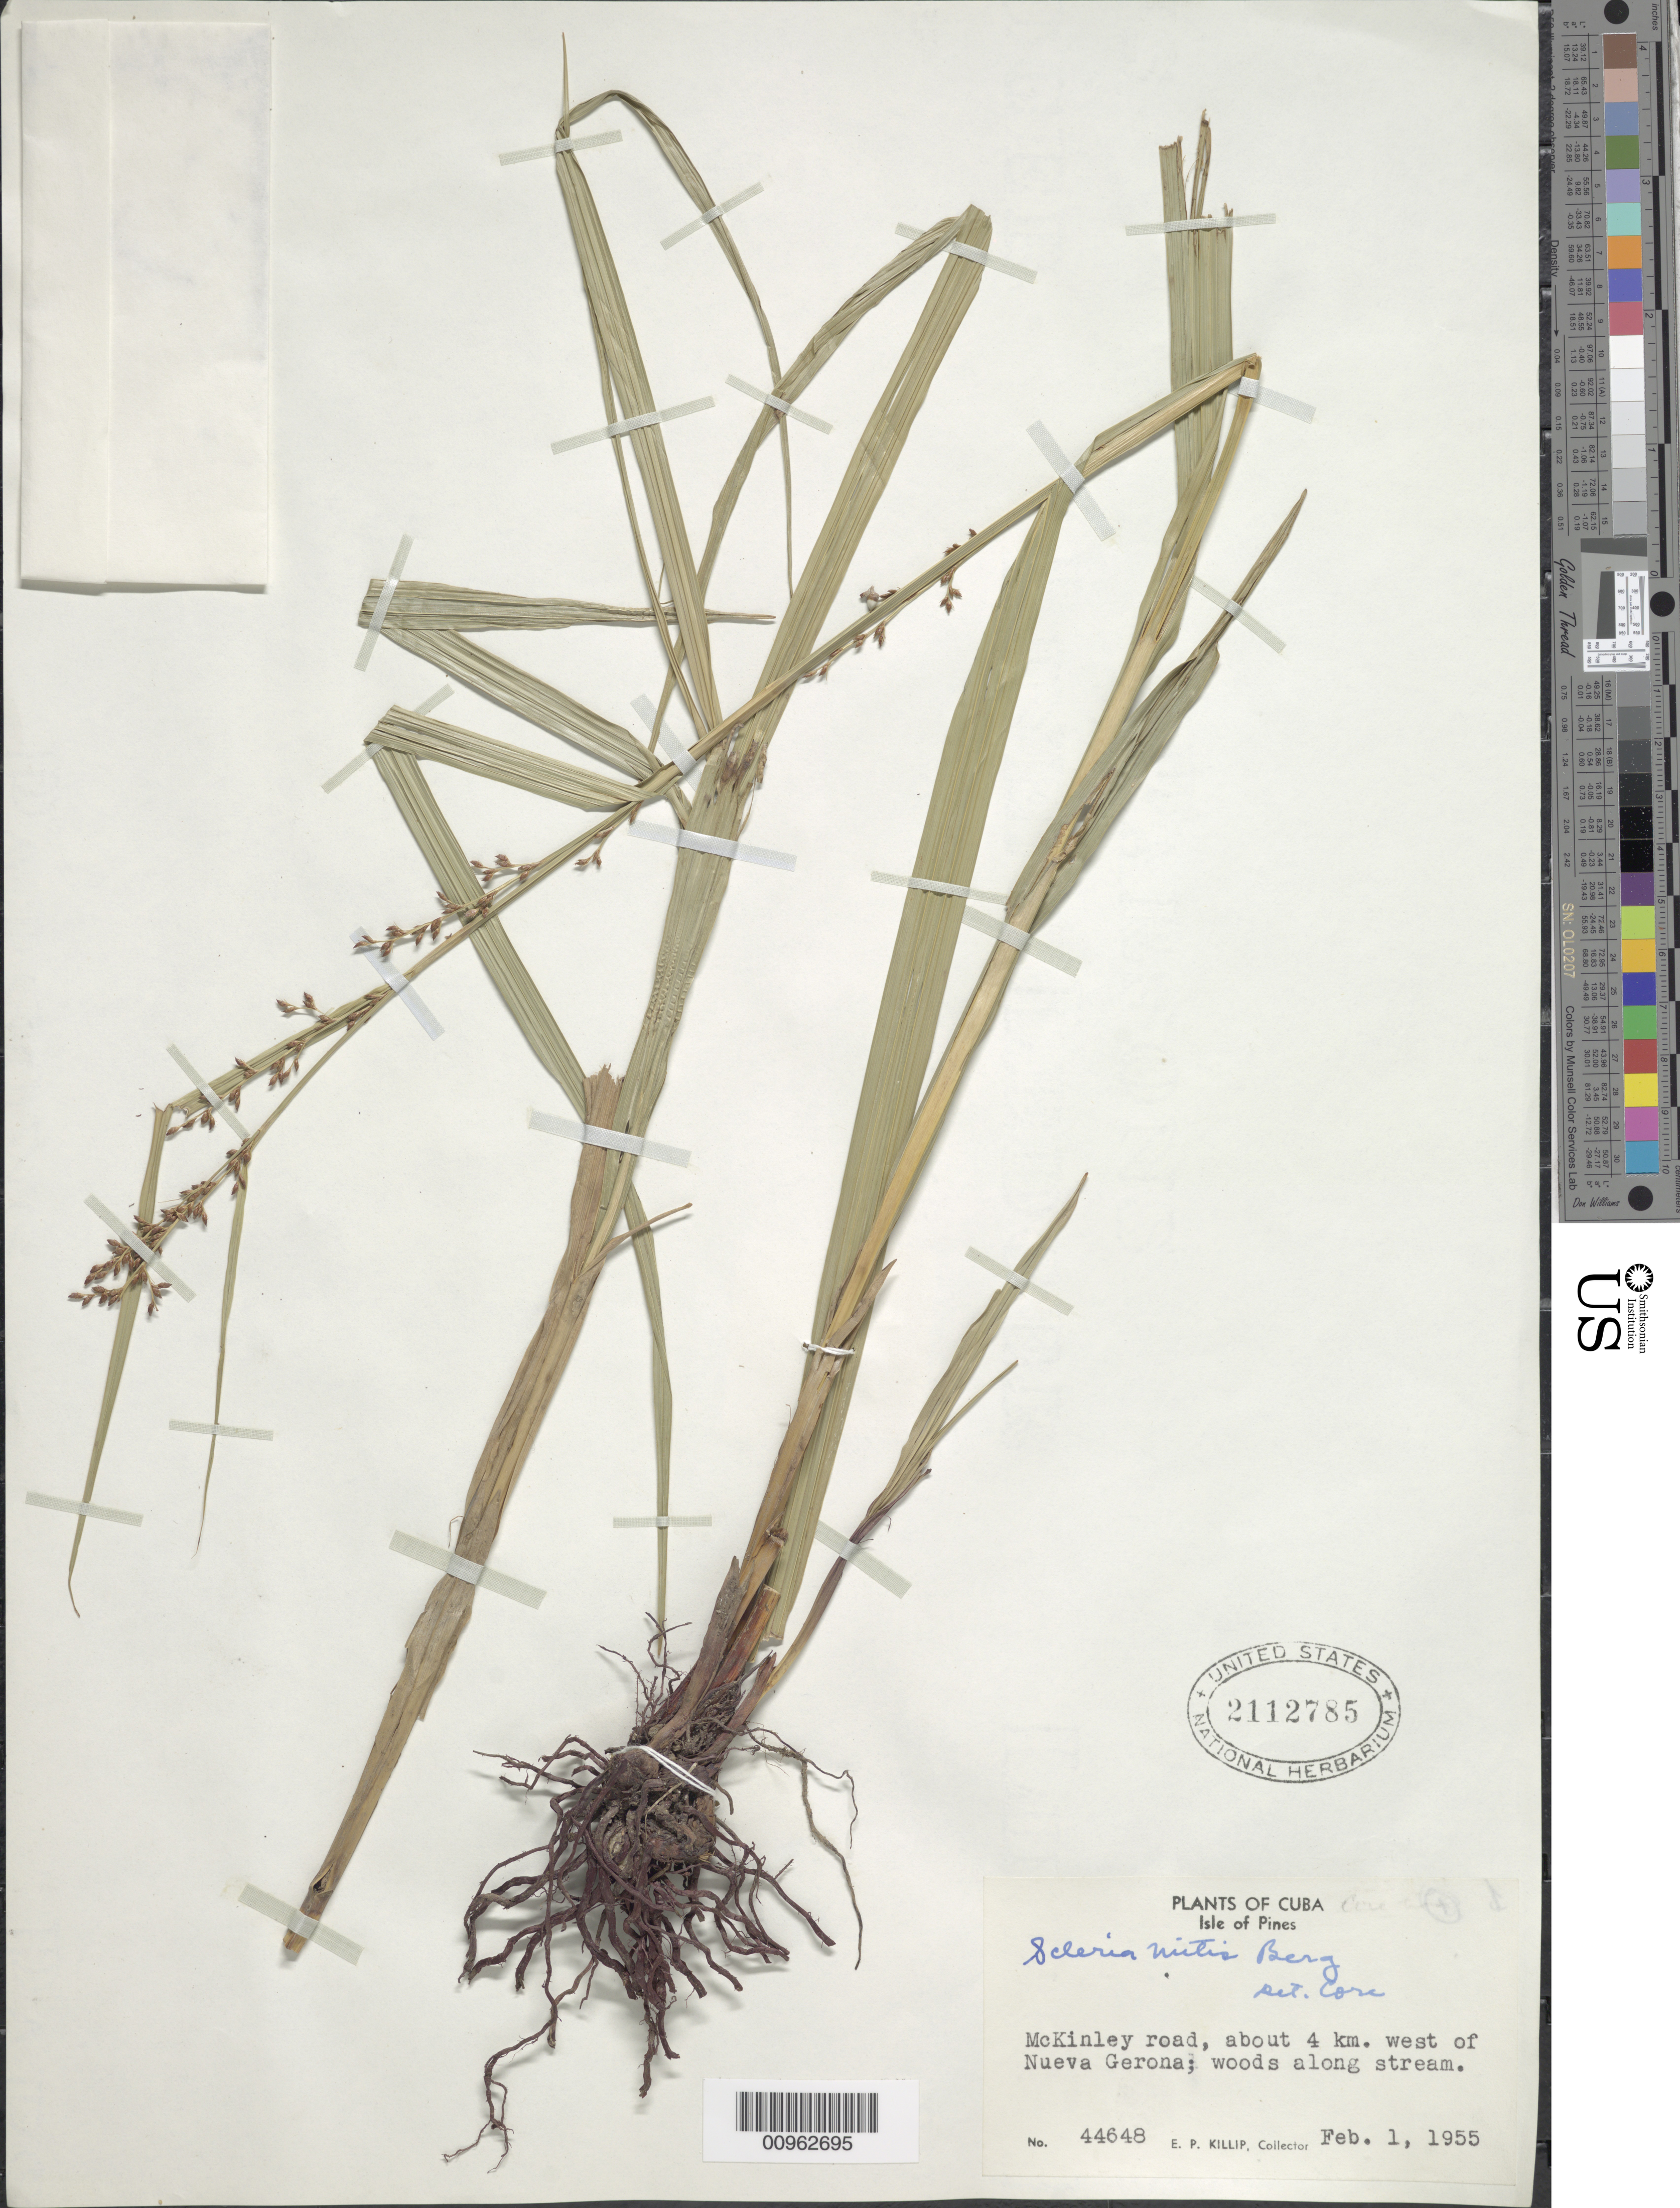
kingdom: Plantae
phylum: Tracheophyta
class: Liliopsida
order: Poales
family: Cyperaceae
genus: Scleria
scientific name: Scleria mitis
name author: P.J. Bergius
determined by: Core, E. L.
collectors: E. P. Killip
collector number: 44648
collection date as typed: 01 Feb 1955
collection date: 1955-02-01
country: Cuba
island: Isla de la Juventud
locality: McKinley road, about 4 km west of Nueva Gerona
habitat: Woods along stream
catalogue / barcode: US 2112785